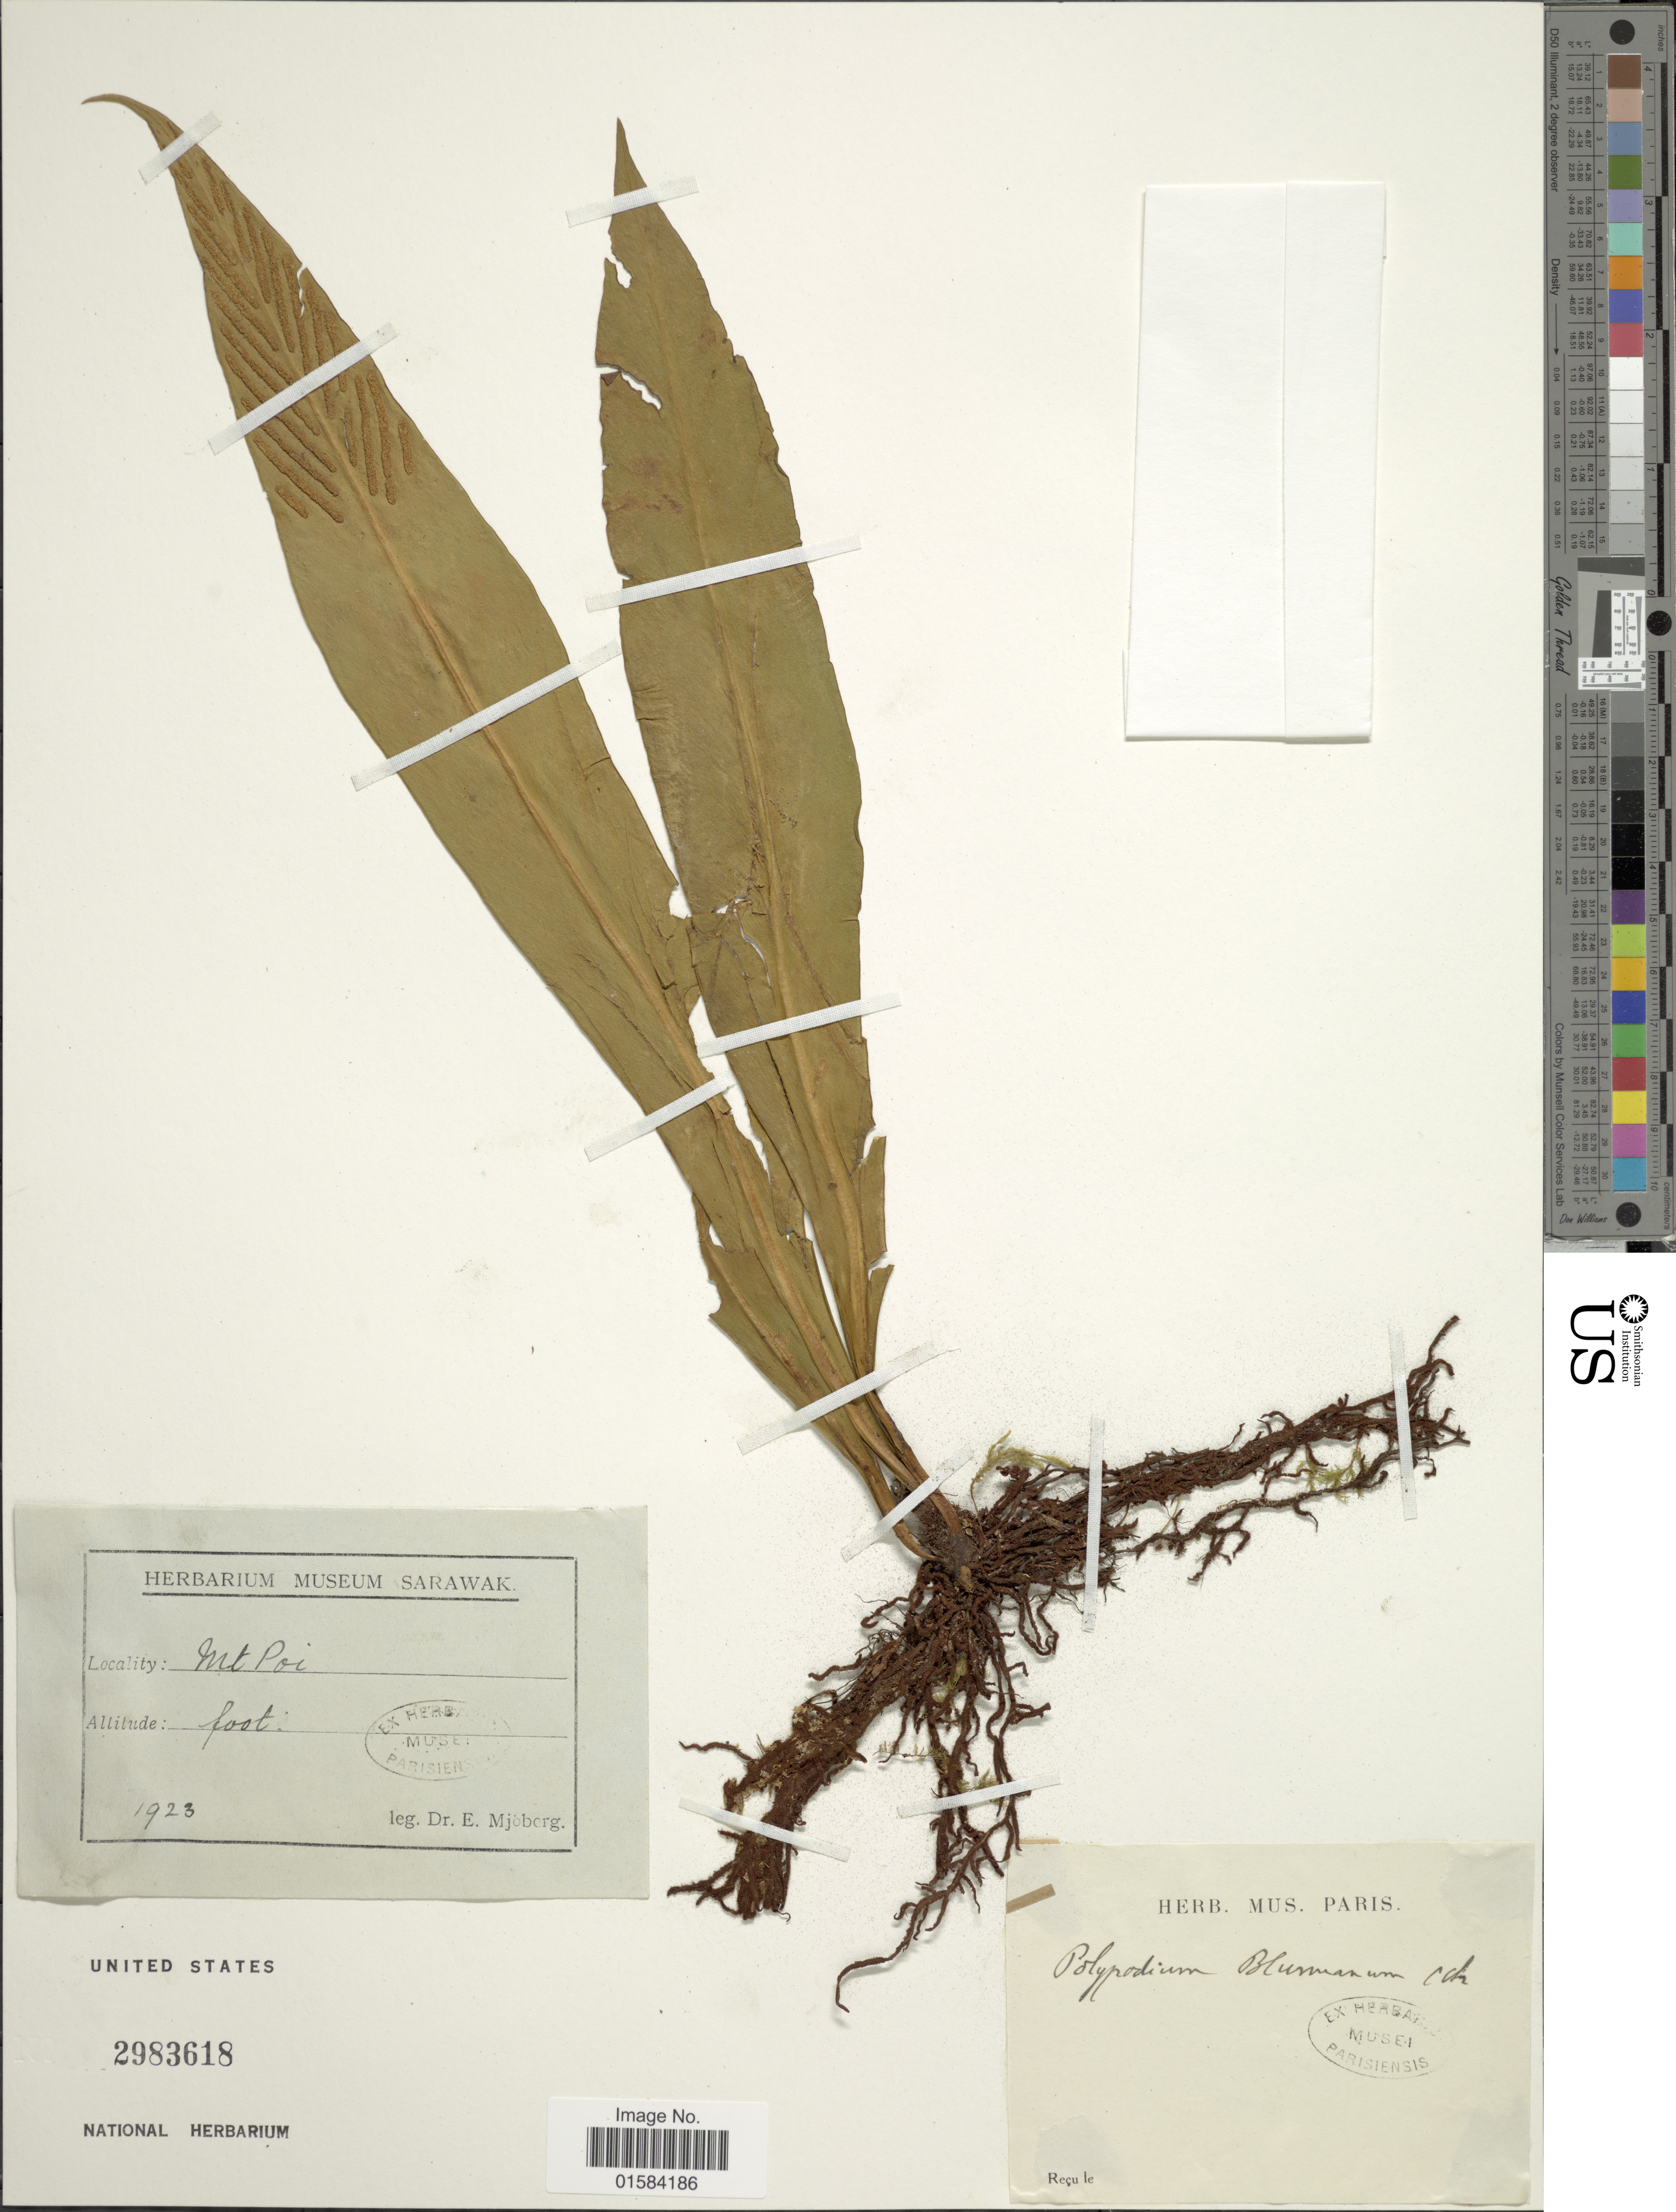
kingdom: Plantae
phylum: Tracheophyta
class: Polypodiopsida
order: Polypodiales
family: Polypodiaceae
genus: Loxogramme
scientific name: Loxogramme avenia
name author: (Blume) C. Presl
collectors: E. Mjoberg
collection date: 1923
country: Malaysia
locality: Mt Poi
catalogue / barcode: US 2983618